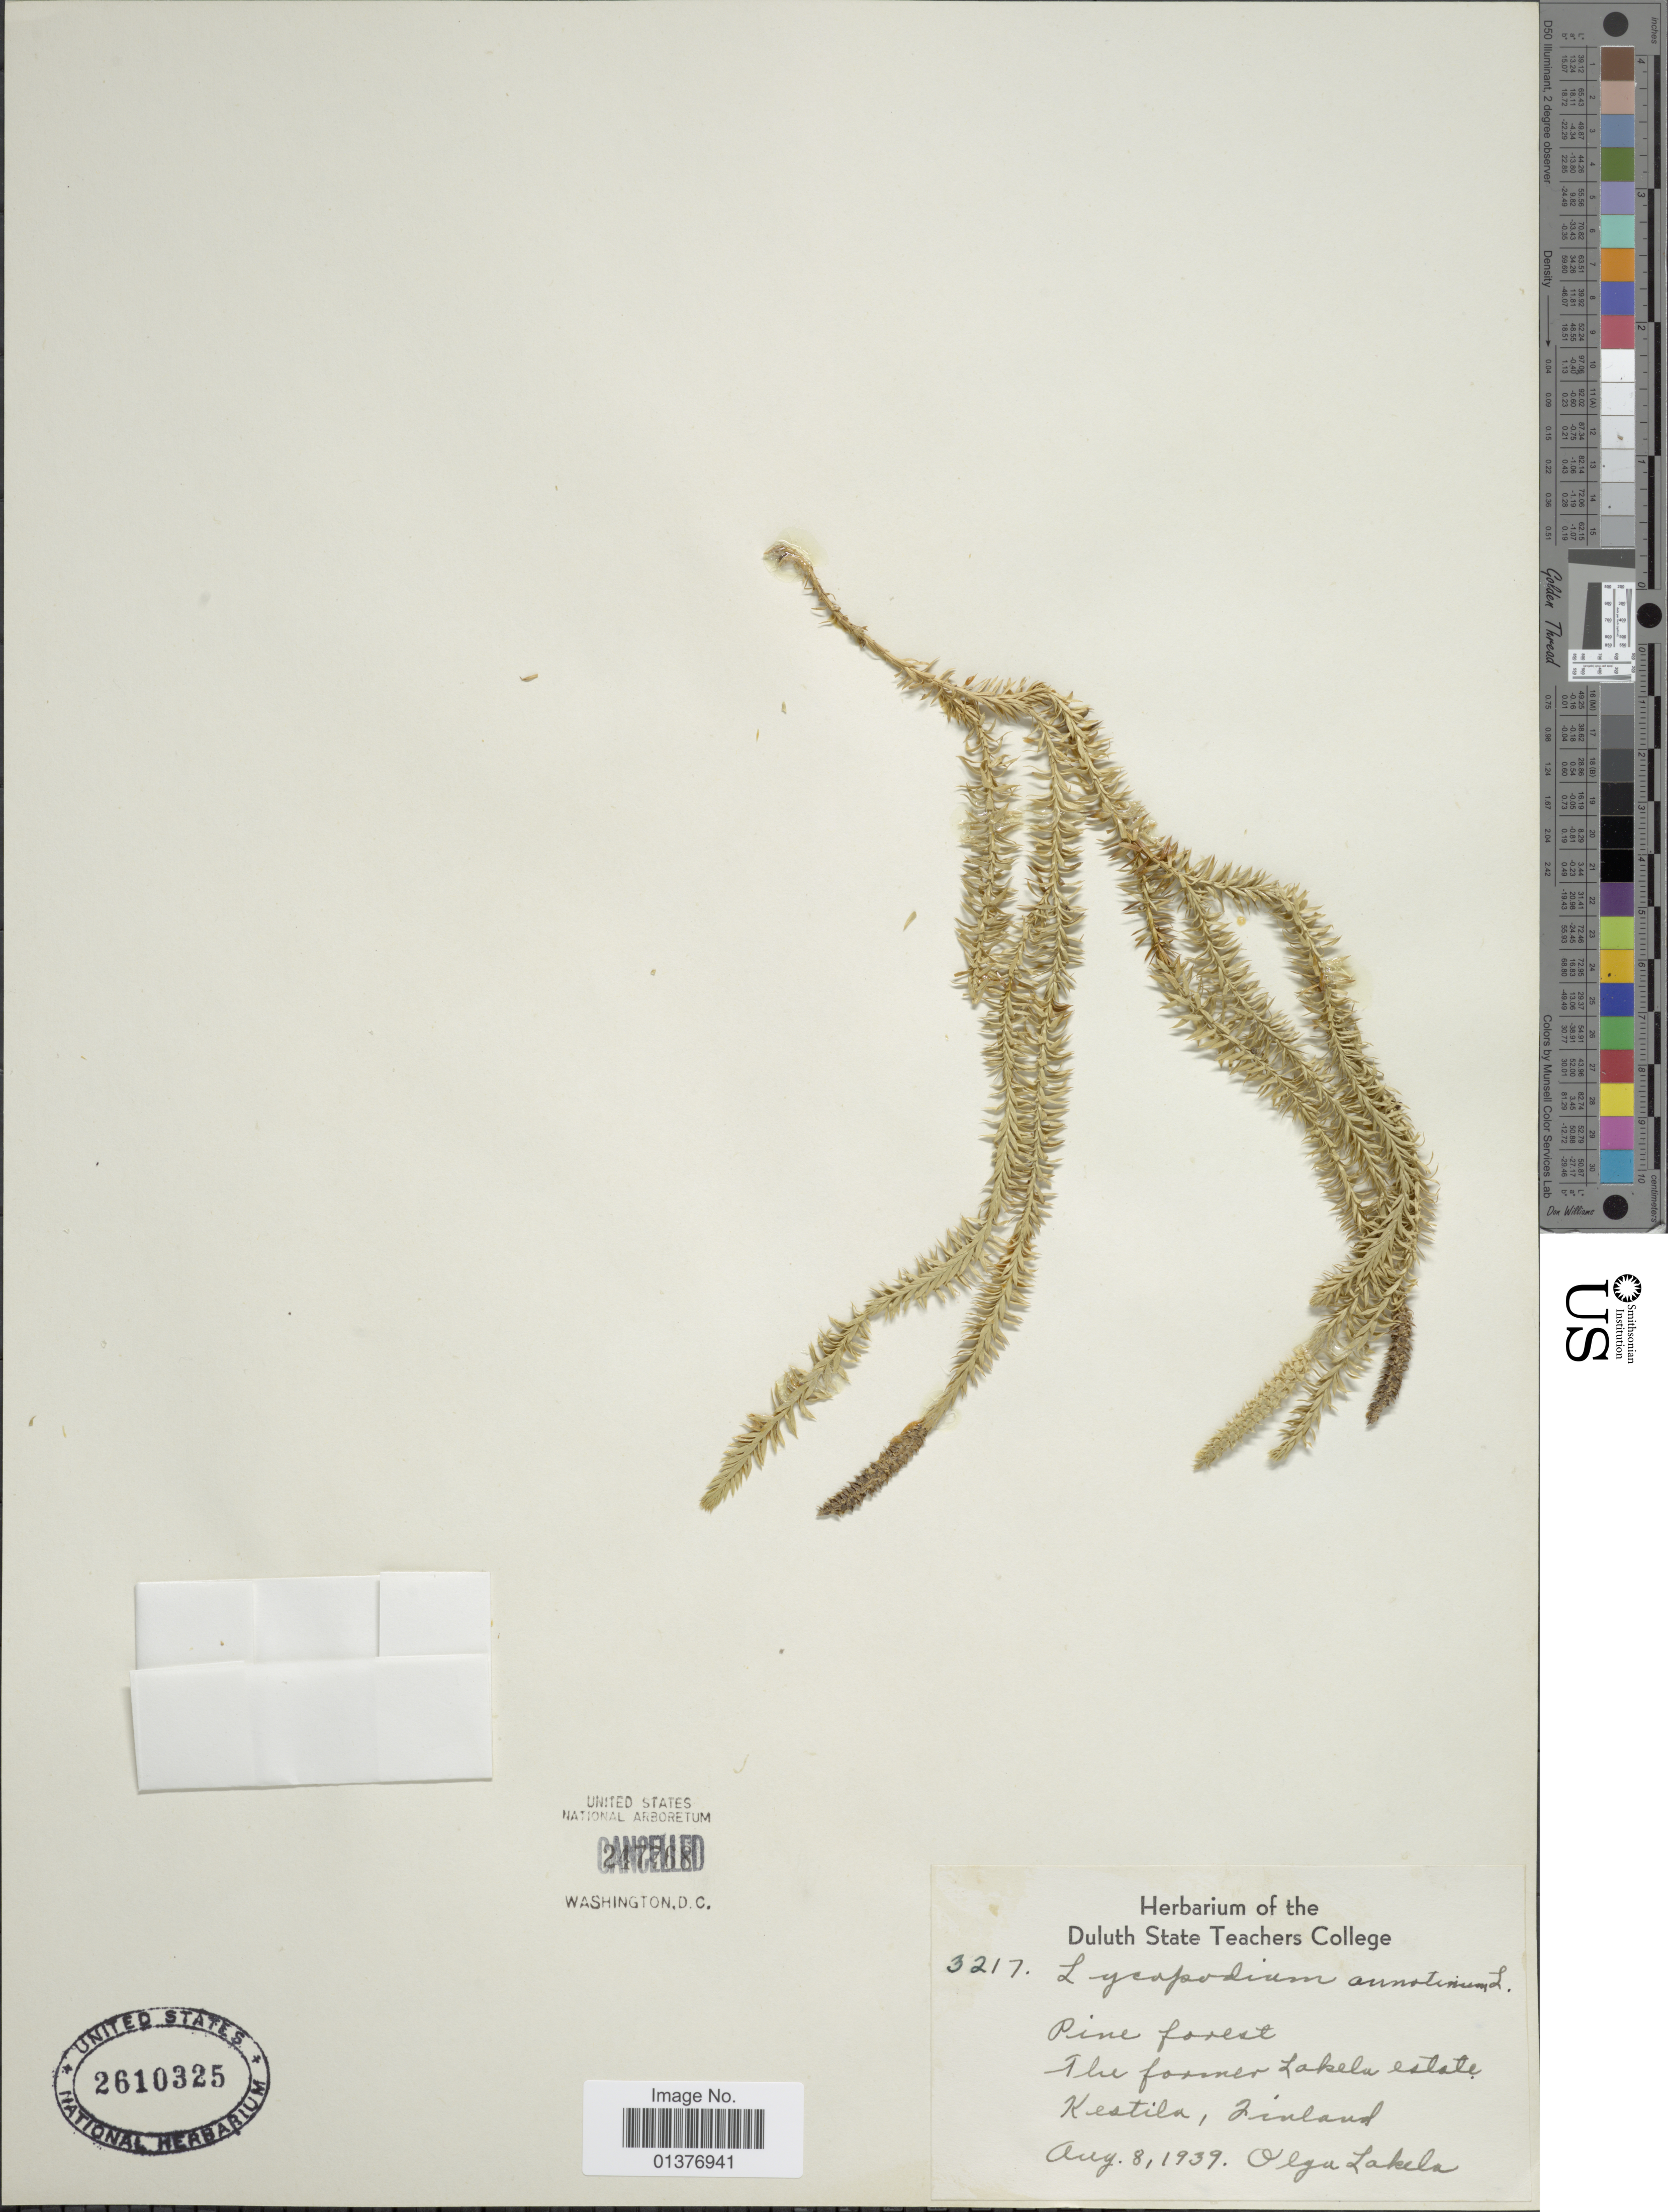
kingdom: Plantae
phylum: Tracheophyta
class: Lycopodiopsida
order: Lycopodiales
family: Lycopodiaceae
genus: Spinulum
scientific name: Spinulum annotinum subsp. annotinum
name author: (L.) A. Haines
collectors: O. K. Lakela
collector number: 3217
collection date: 1939-08-08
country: Finland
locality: The former Lakela estate Kestila, Finland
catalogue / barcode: US 2610325